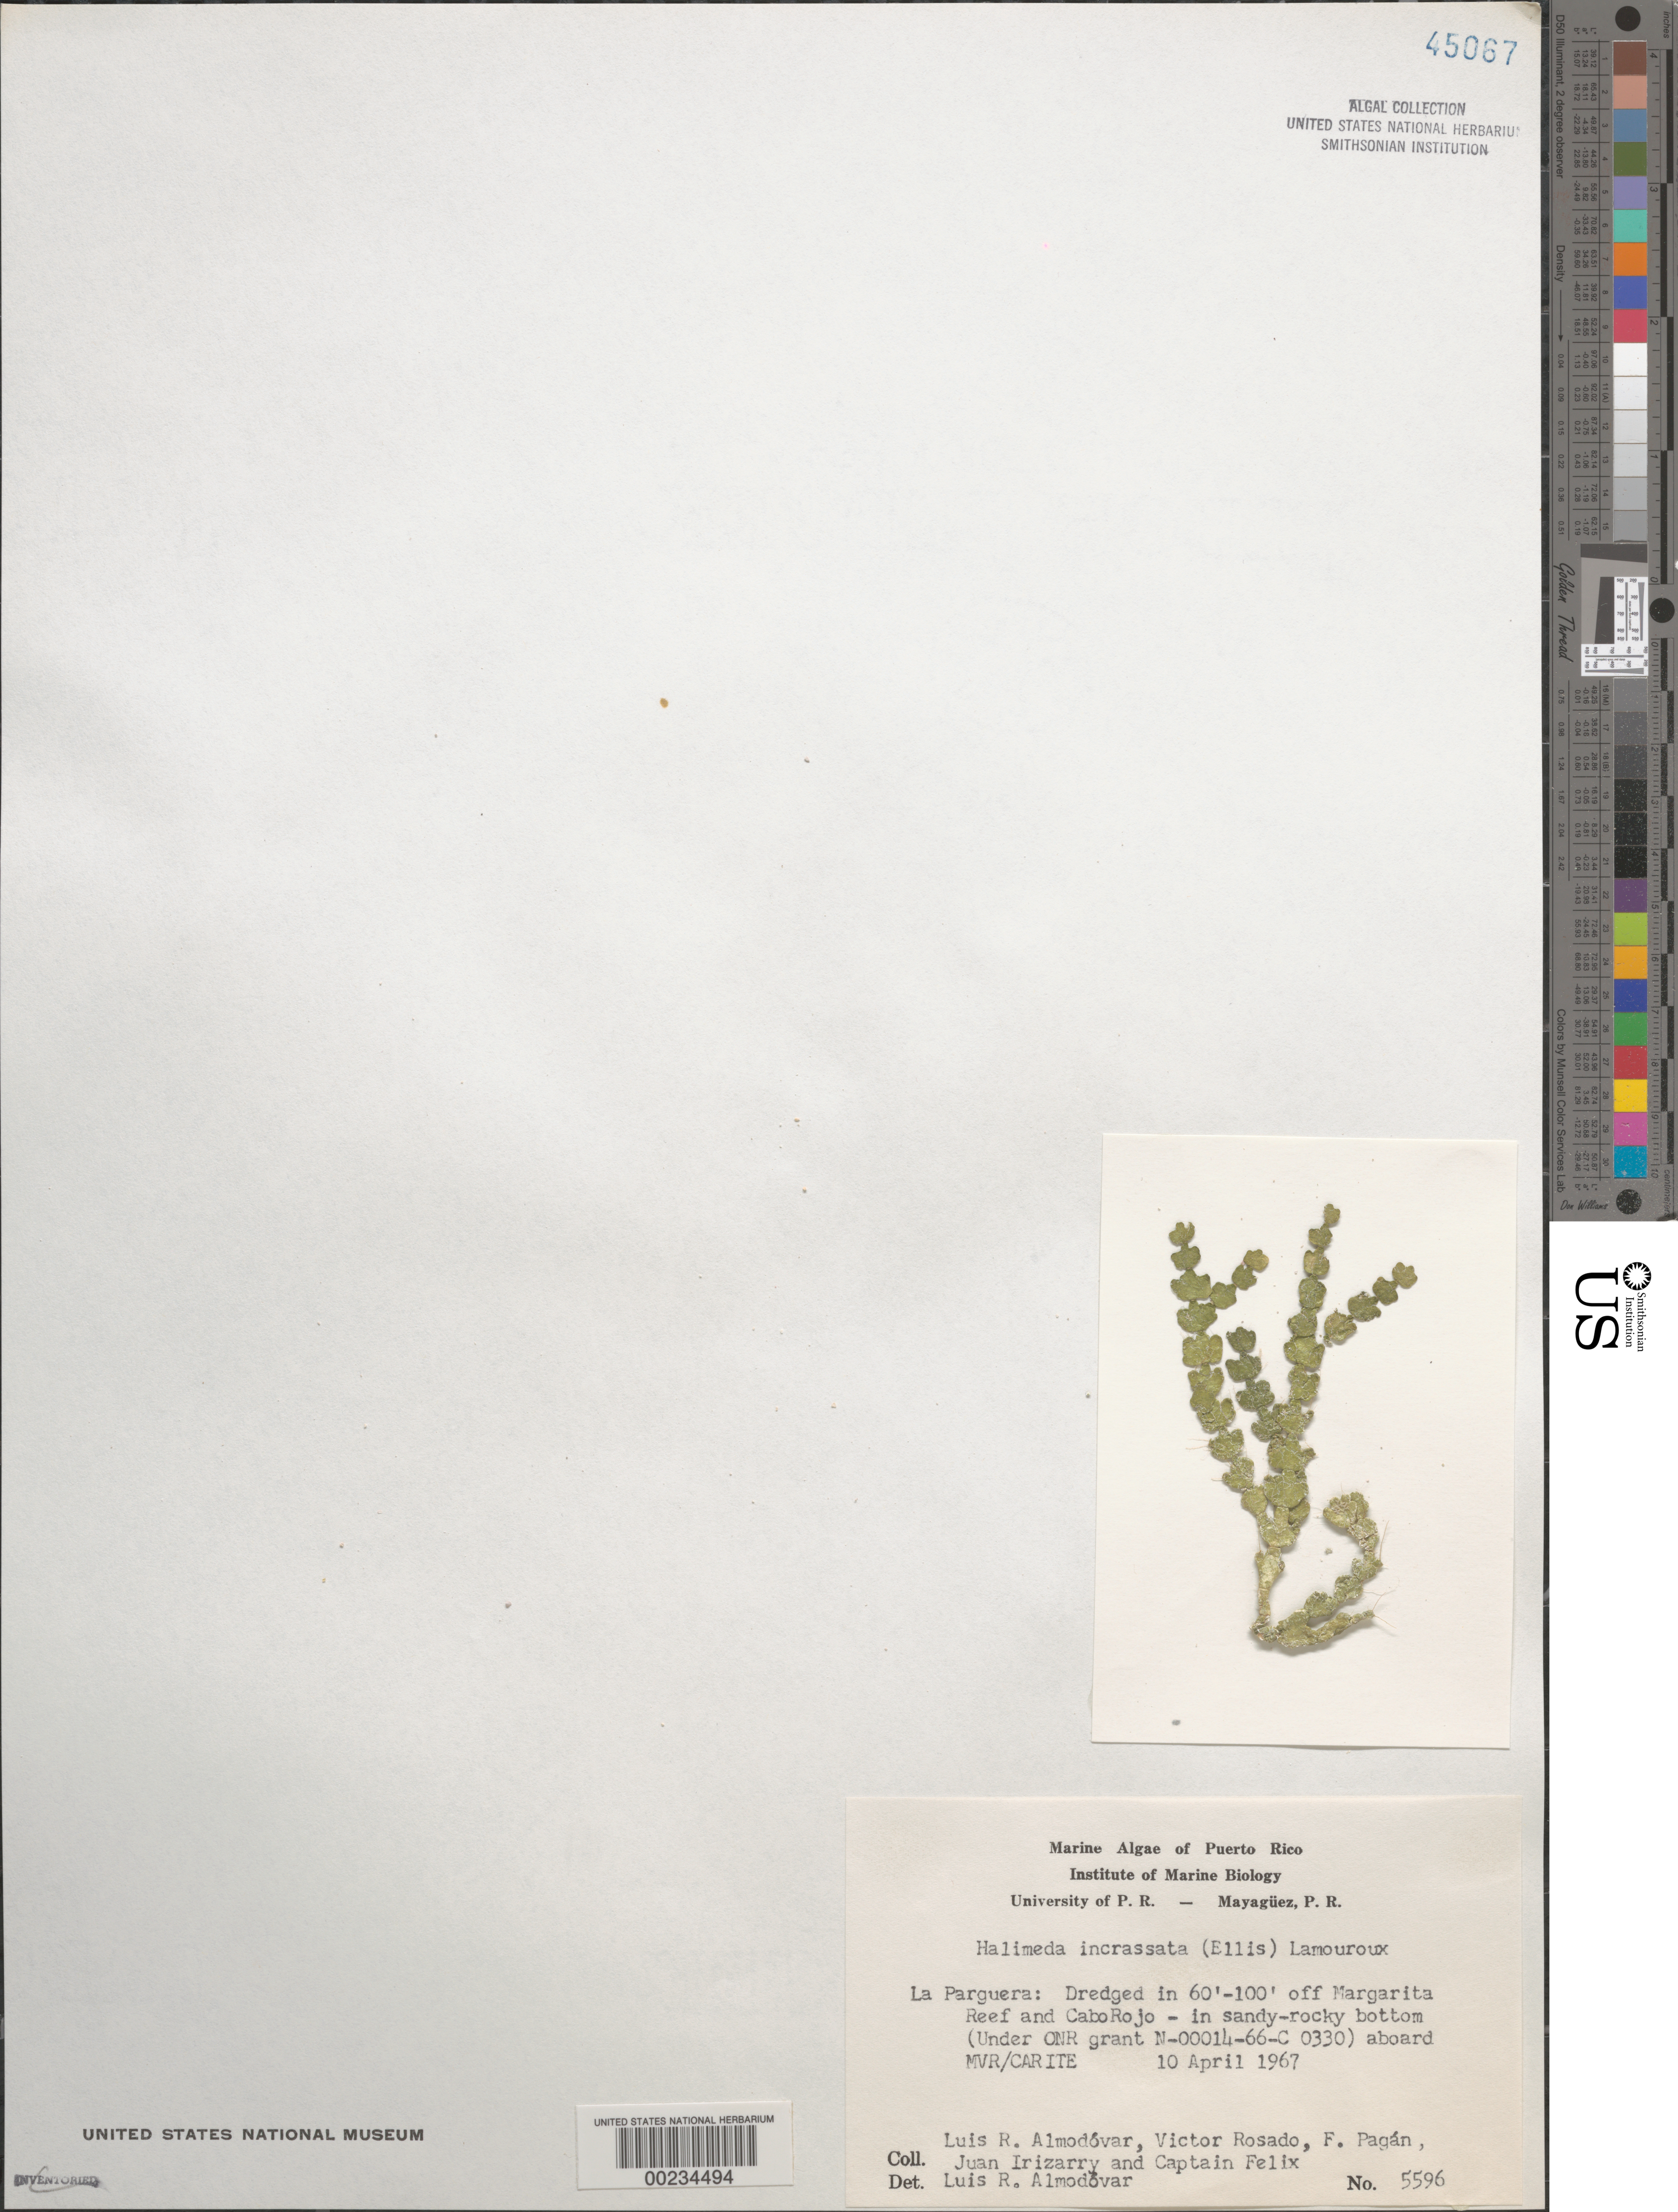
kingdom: Plantae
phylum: Chlorophyta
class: Ulvophyceae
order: Bryopsidales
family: Halimedaceae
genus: Halimeda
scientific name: Halimeda incrassata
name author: (J. Ellis) J.V.Lamouroux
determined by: Almodovar, L. R.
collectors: L. Almodovar, V. Rosado, F. Pagan, J. Irizarry & C. Felix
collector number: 5596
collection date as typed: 10 Apr 1967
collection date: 1967-04-10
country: Puerto Rico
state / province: Lajas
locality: La Parguera, off Margarita Reef and Cabo Rojo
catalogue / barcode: US 45067